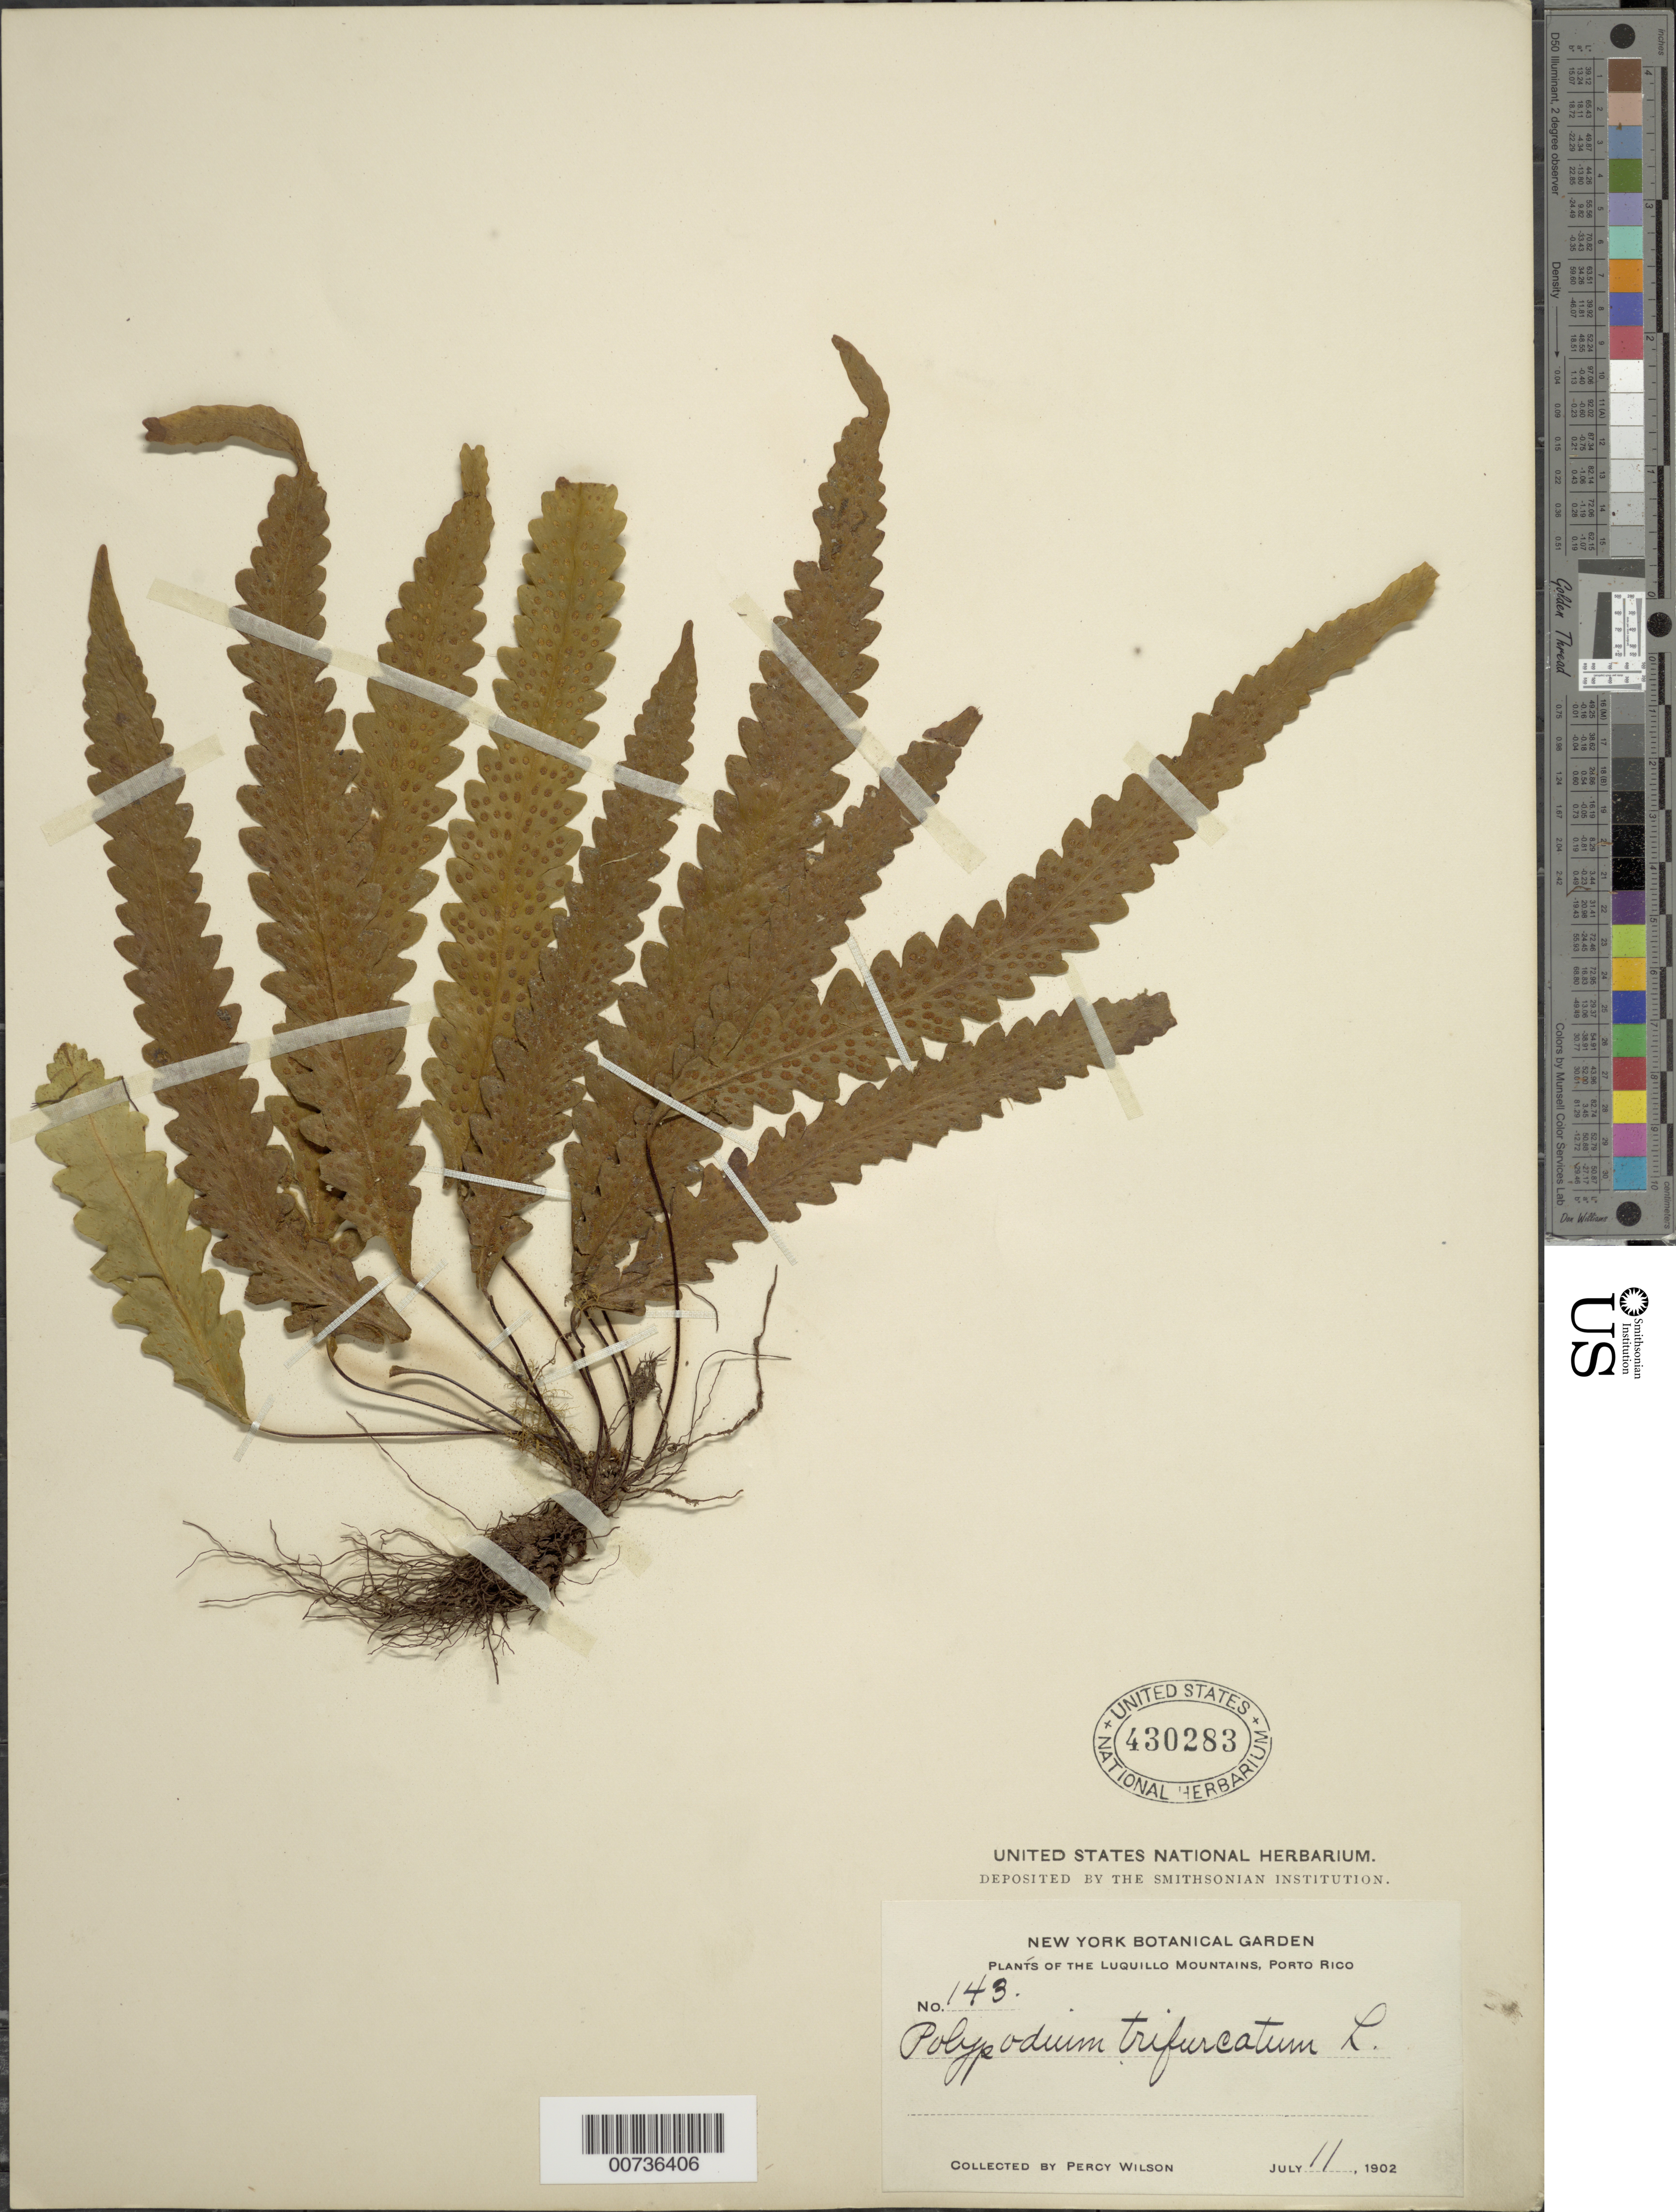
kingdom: Plantae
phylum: Tracheophyta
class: Polypodiopsida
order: Polypodiales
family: Polypodiaceae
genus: Enterosora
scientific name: Enterosora trifurcata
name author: (L.) L.E. Bishop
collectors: P. Wilson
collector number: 143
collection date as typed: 11 Jul 1902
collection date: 1902-07-11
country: Puerto Rico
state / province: Luquillo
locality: Luquillo Mountains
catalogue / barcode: US 430283